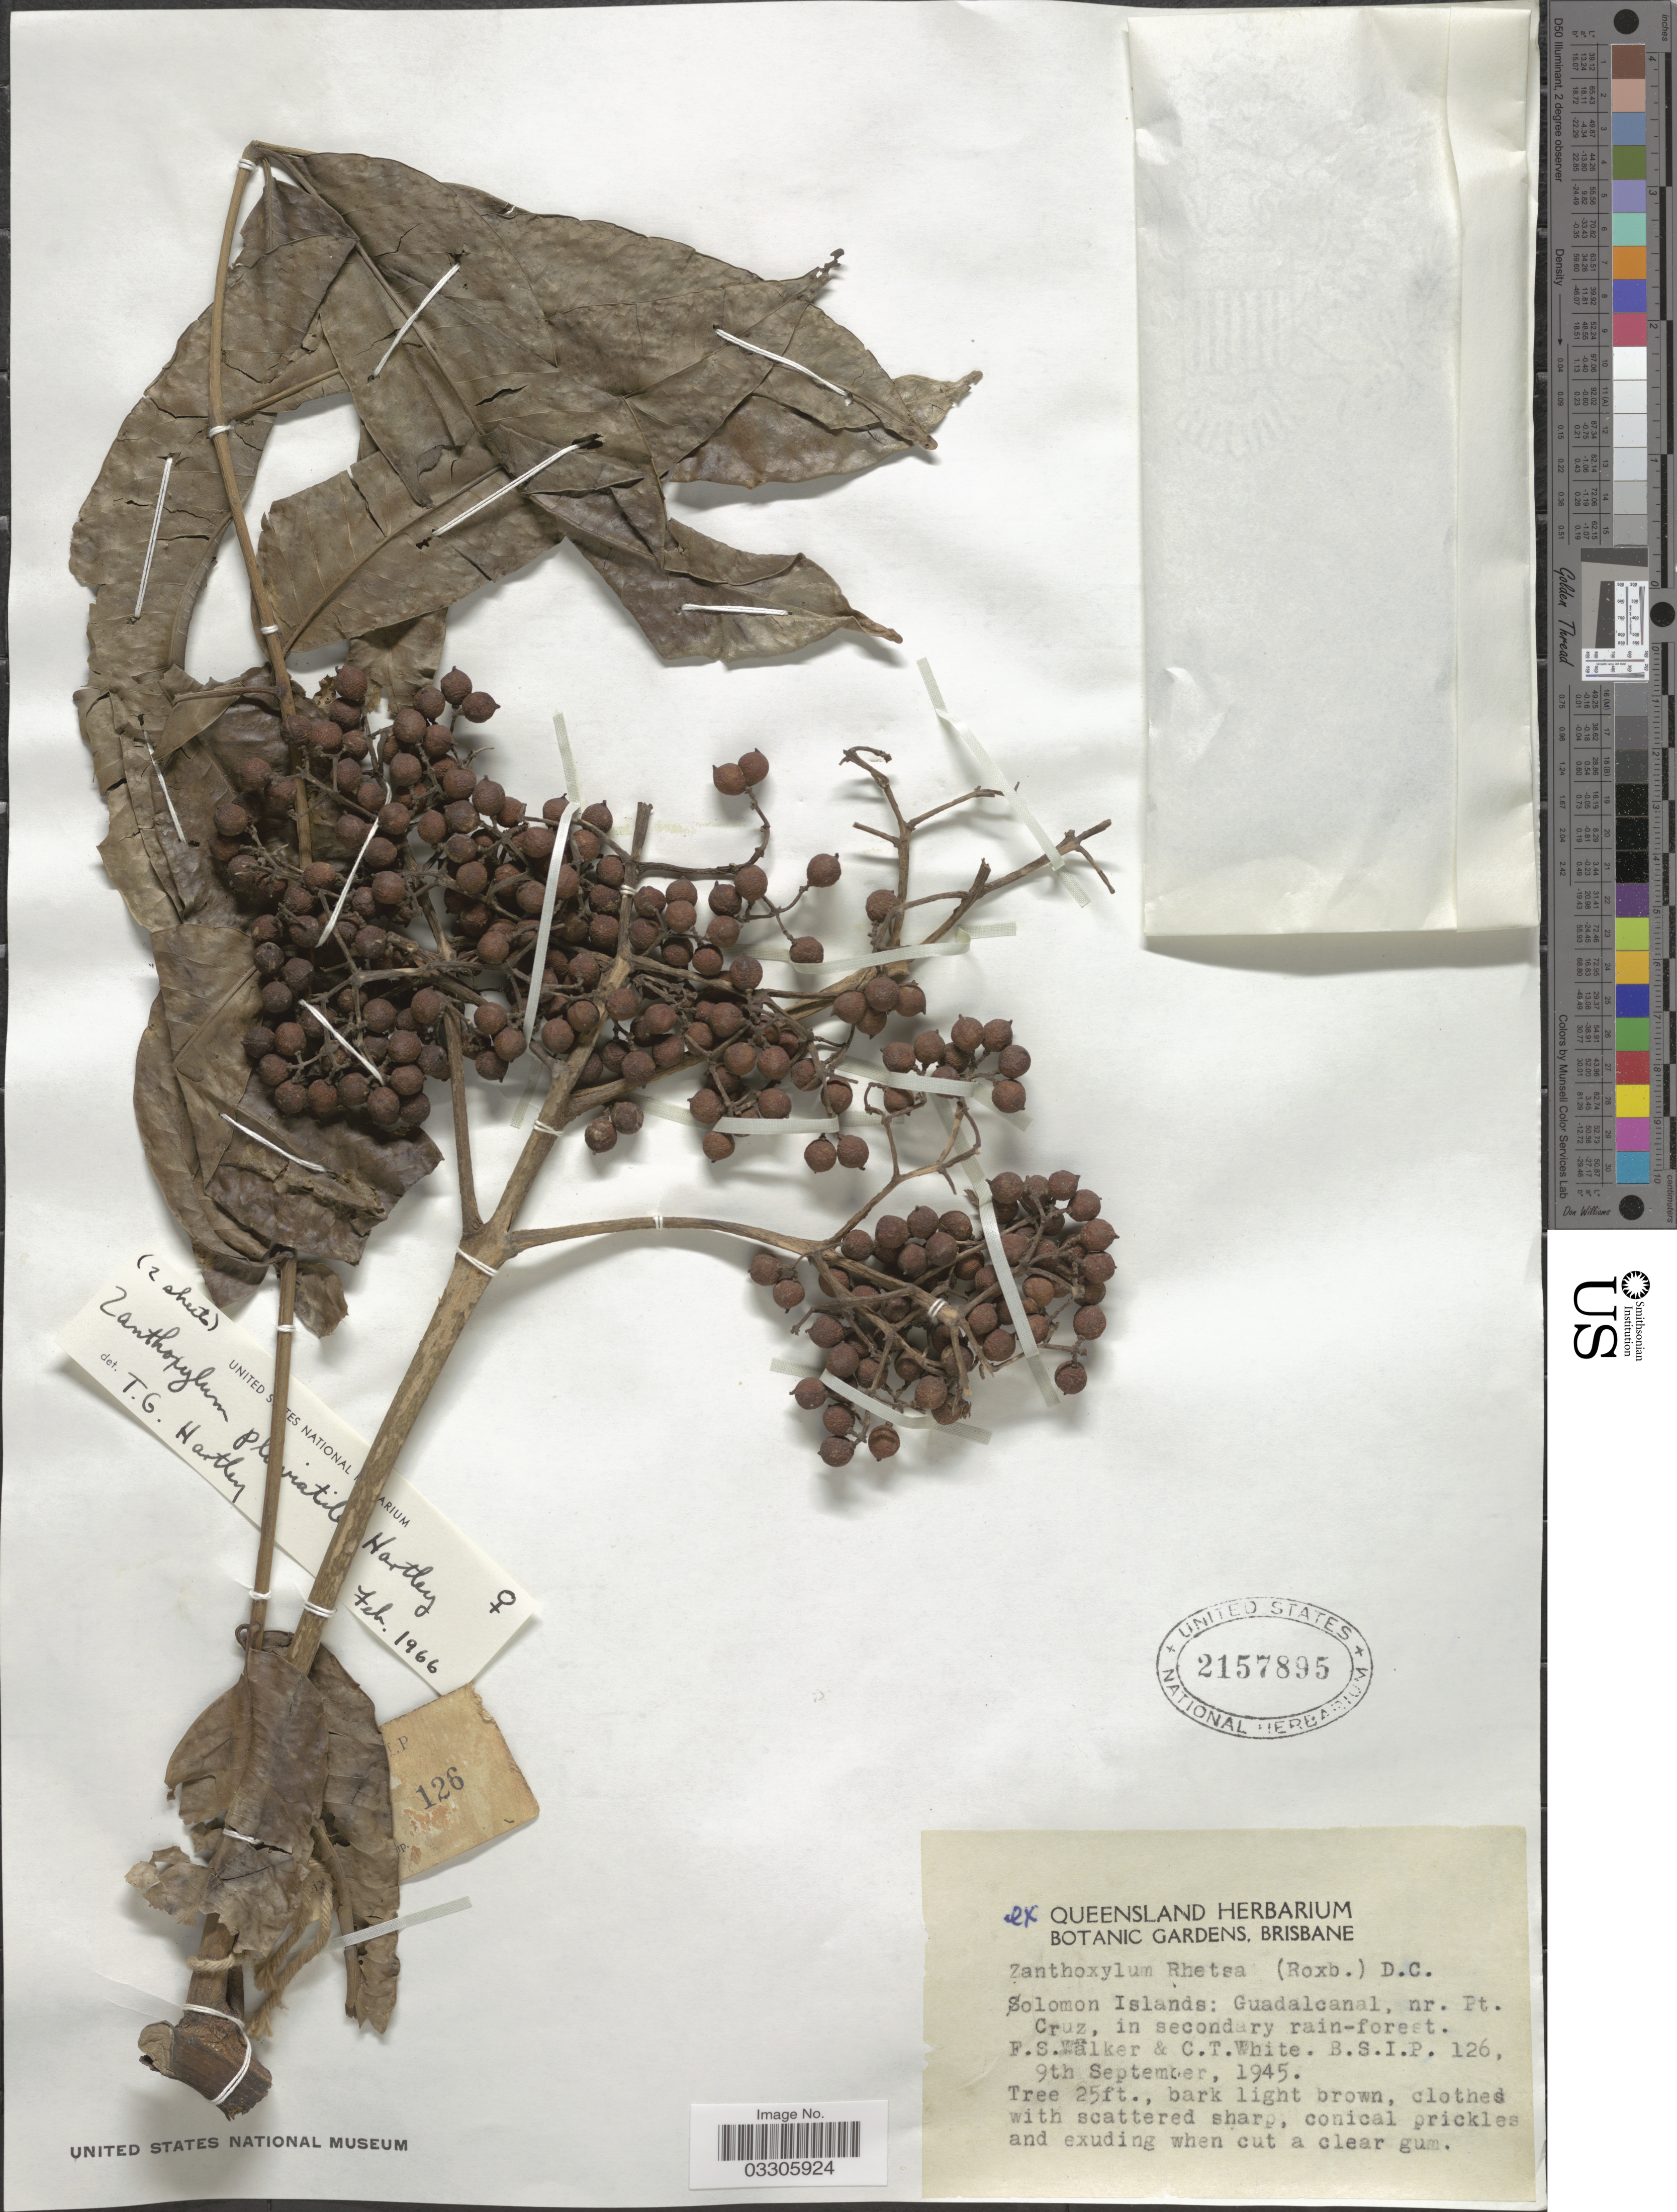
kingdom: Plantae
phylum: Tracheophyta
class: Magnoliopsida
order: Sapindales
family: Rutaceae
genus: Zanthoxylum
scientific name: Zanthoxylum pluviatile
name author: T.G. Hartley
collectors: F. Walker & C. T. White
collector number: BSIP126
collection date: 1945-09-09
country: Solomon Islands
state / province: Solomon Islands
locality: Guadalcanal, nr. Pt. Cruz.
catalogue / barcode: US 2157895